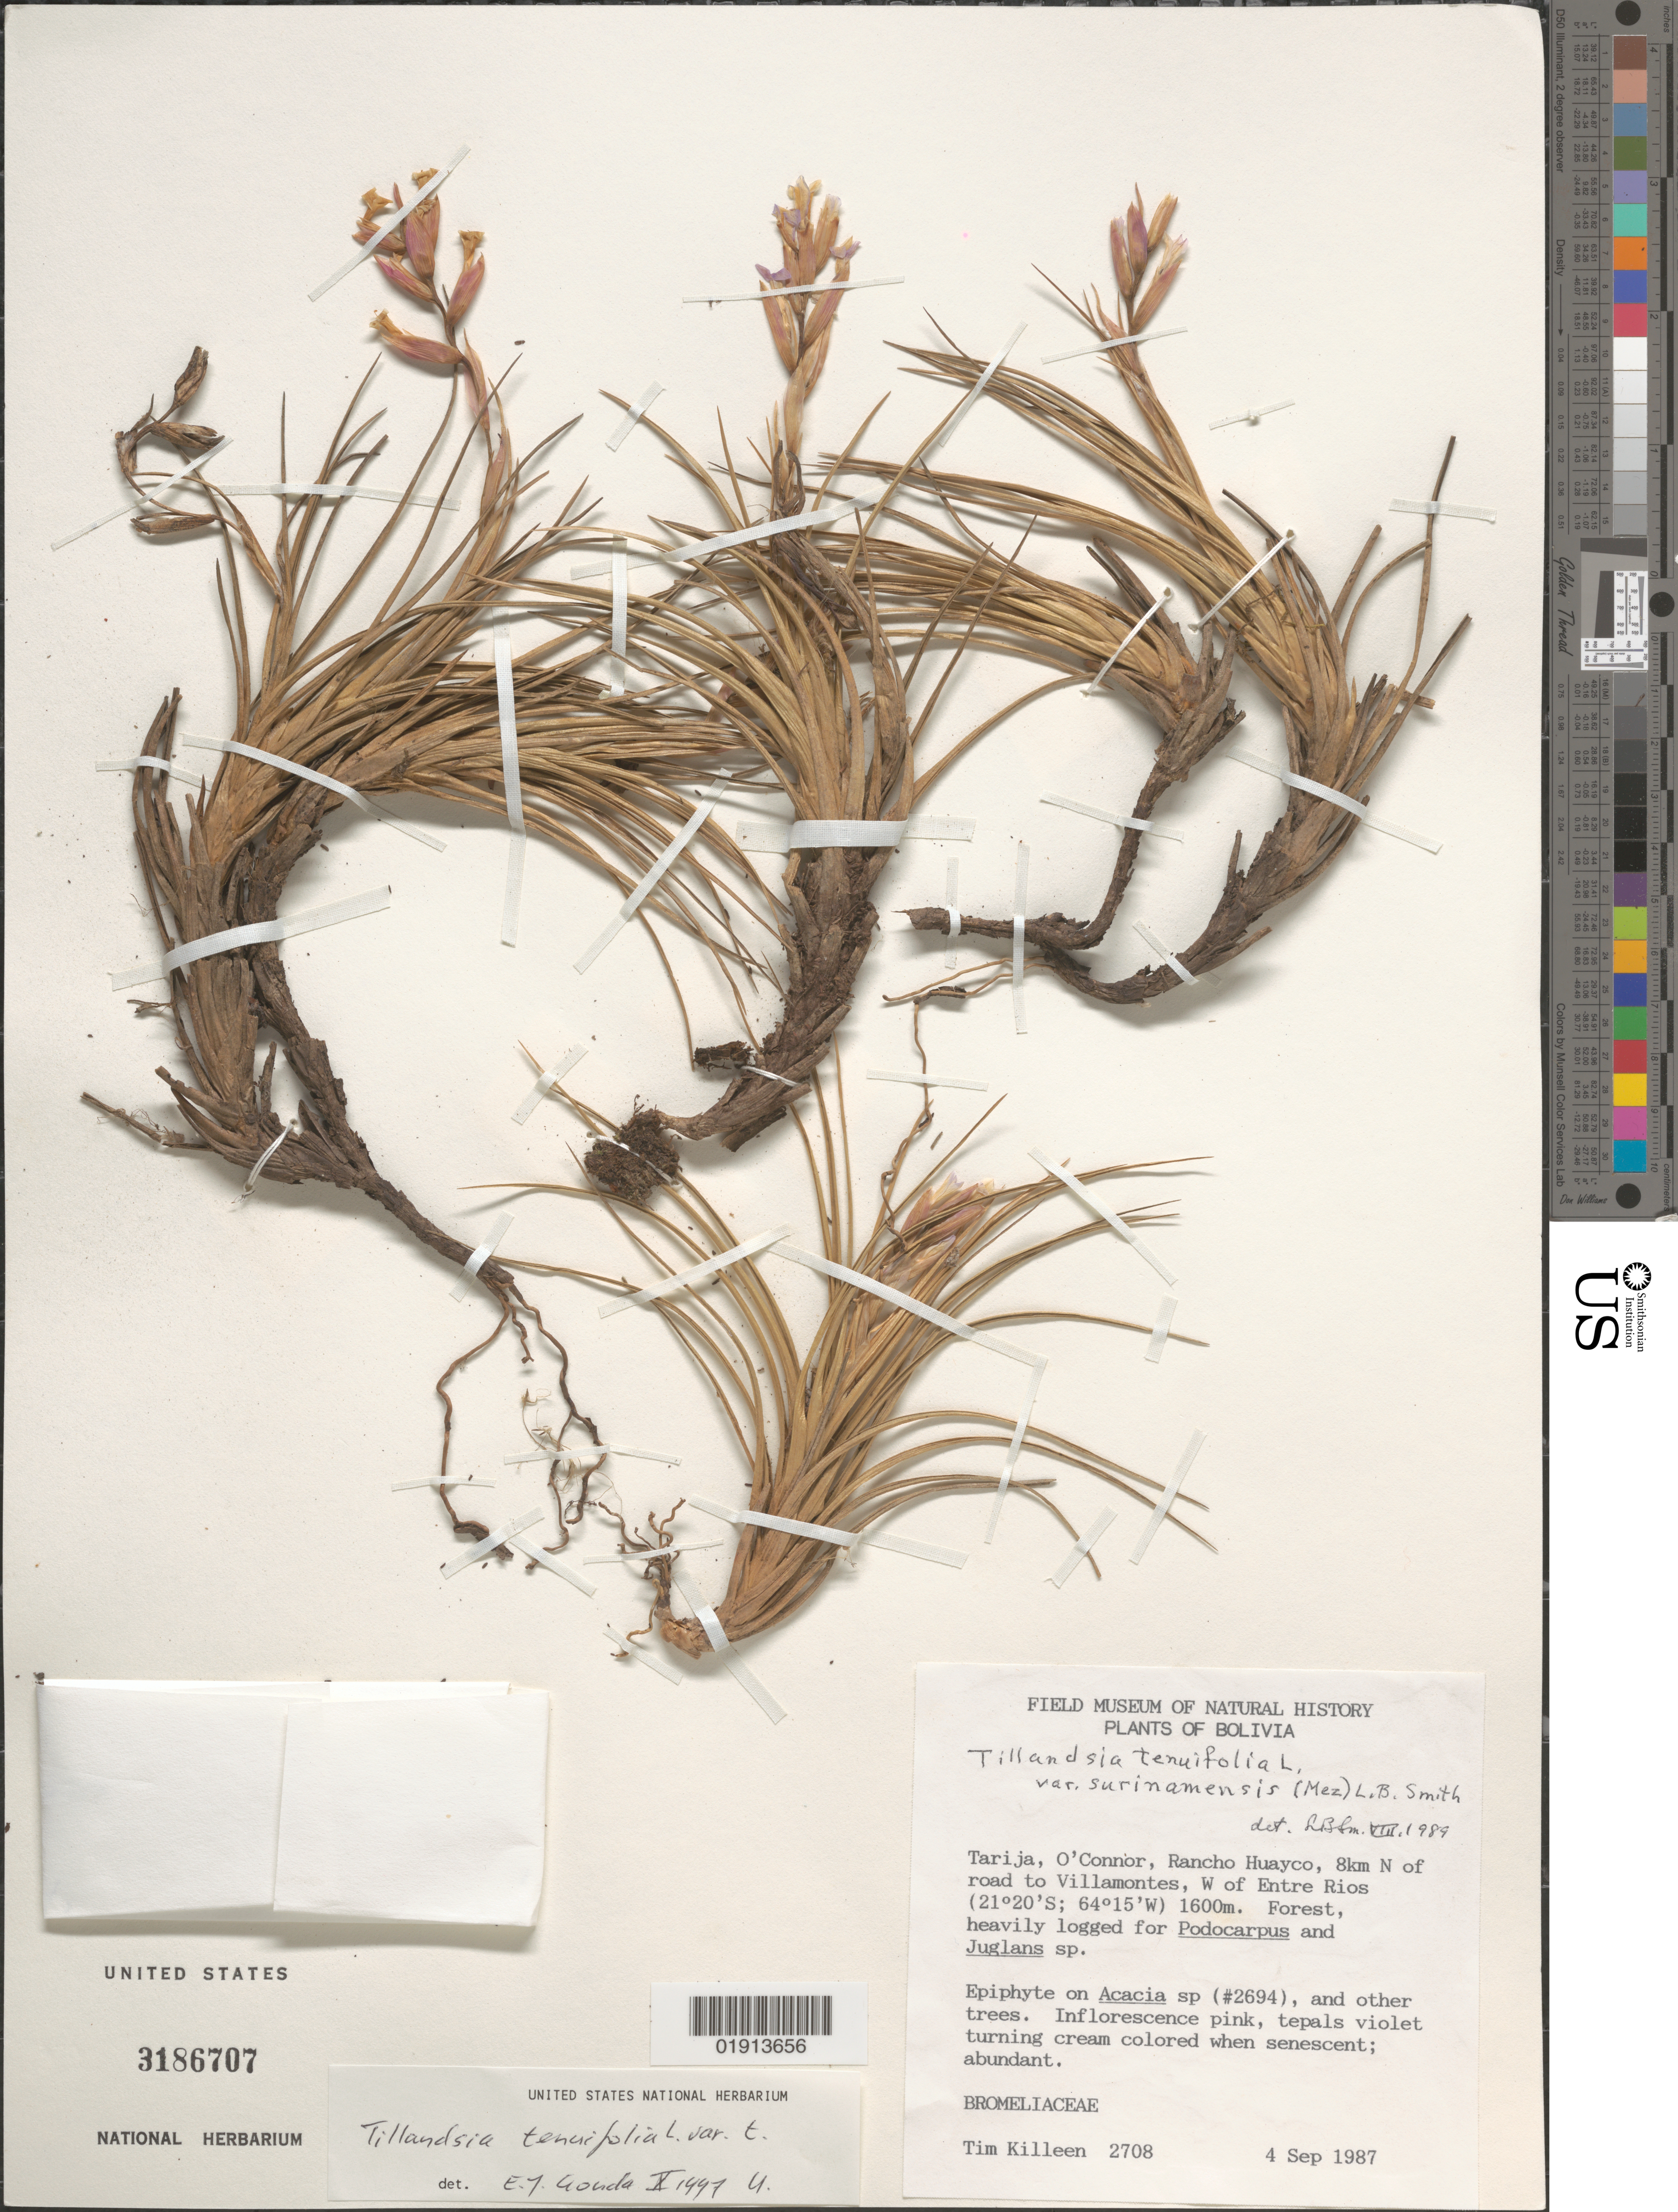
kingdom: Plantae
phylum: Tracheophyta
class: Liliopsida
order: Poales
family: Bromeliaceae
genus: Tillandsia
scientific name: Tillandsia tenuifolia var. surinamensis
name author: (Mez) L.B. Sm.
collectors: T. Killeen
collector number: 2708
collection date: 1987-09-04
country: Bolivia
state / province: Tarija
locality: O'Connor, Rancho Huayco, 8 km N of road to Villamontes, W of Entre Rios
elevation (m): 1600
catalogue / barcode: US 3186707